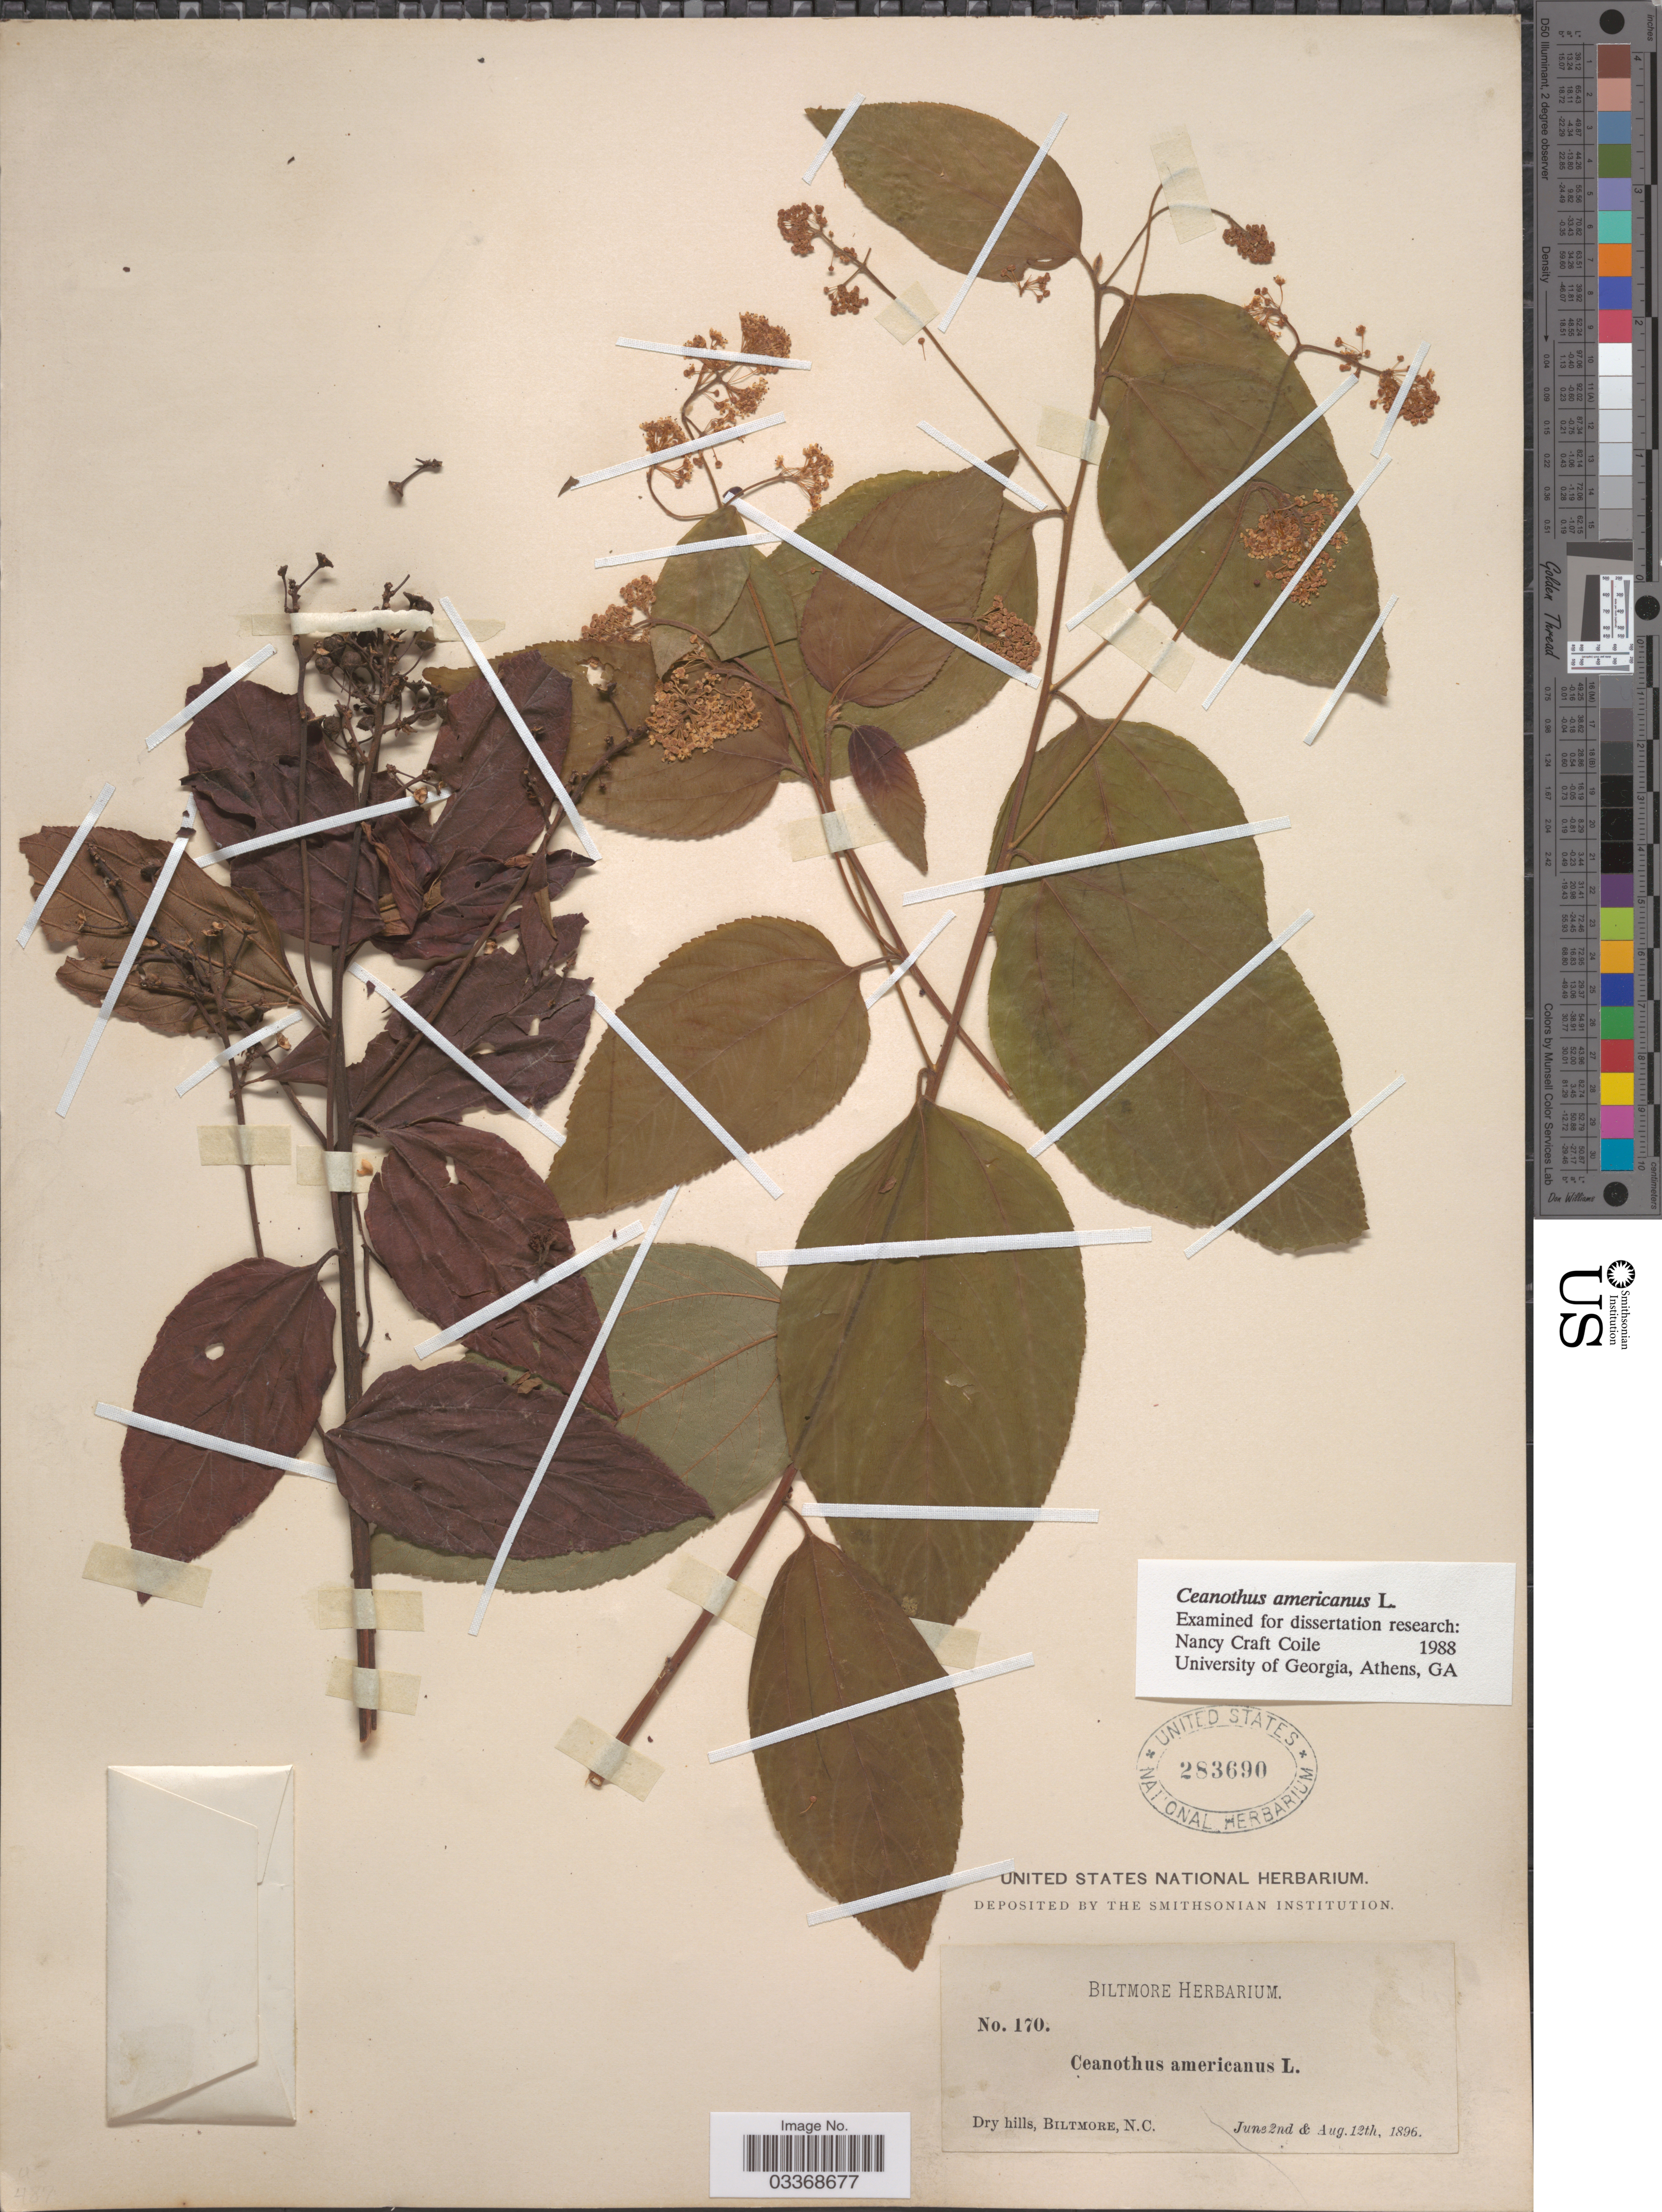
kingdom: Plantae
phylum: Tracheophyta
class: Magnoliopsida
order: Rosales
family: Rhamnaceae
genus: Ceanothus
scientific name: Ceanothus americanus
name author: L.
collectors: ex herb. Biltmore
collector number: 170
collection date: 1896-06-02/1896-08-12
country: United States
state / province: North Carolina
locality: Biltmore.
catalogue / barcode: US 283690